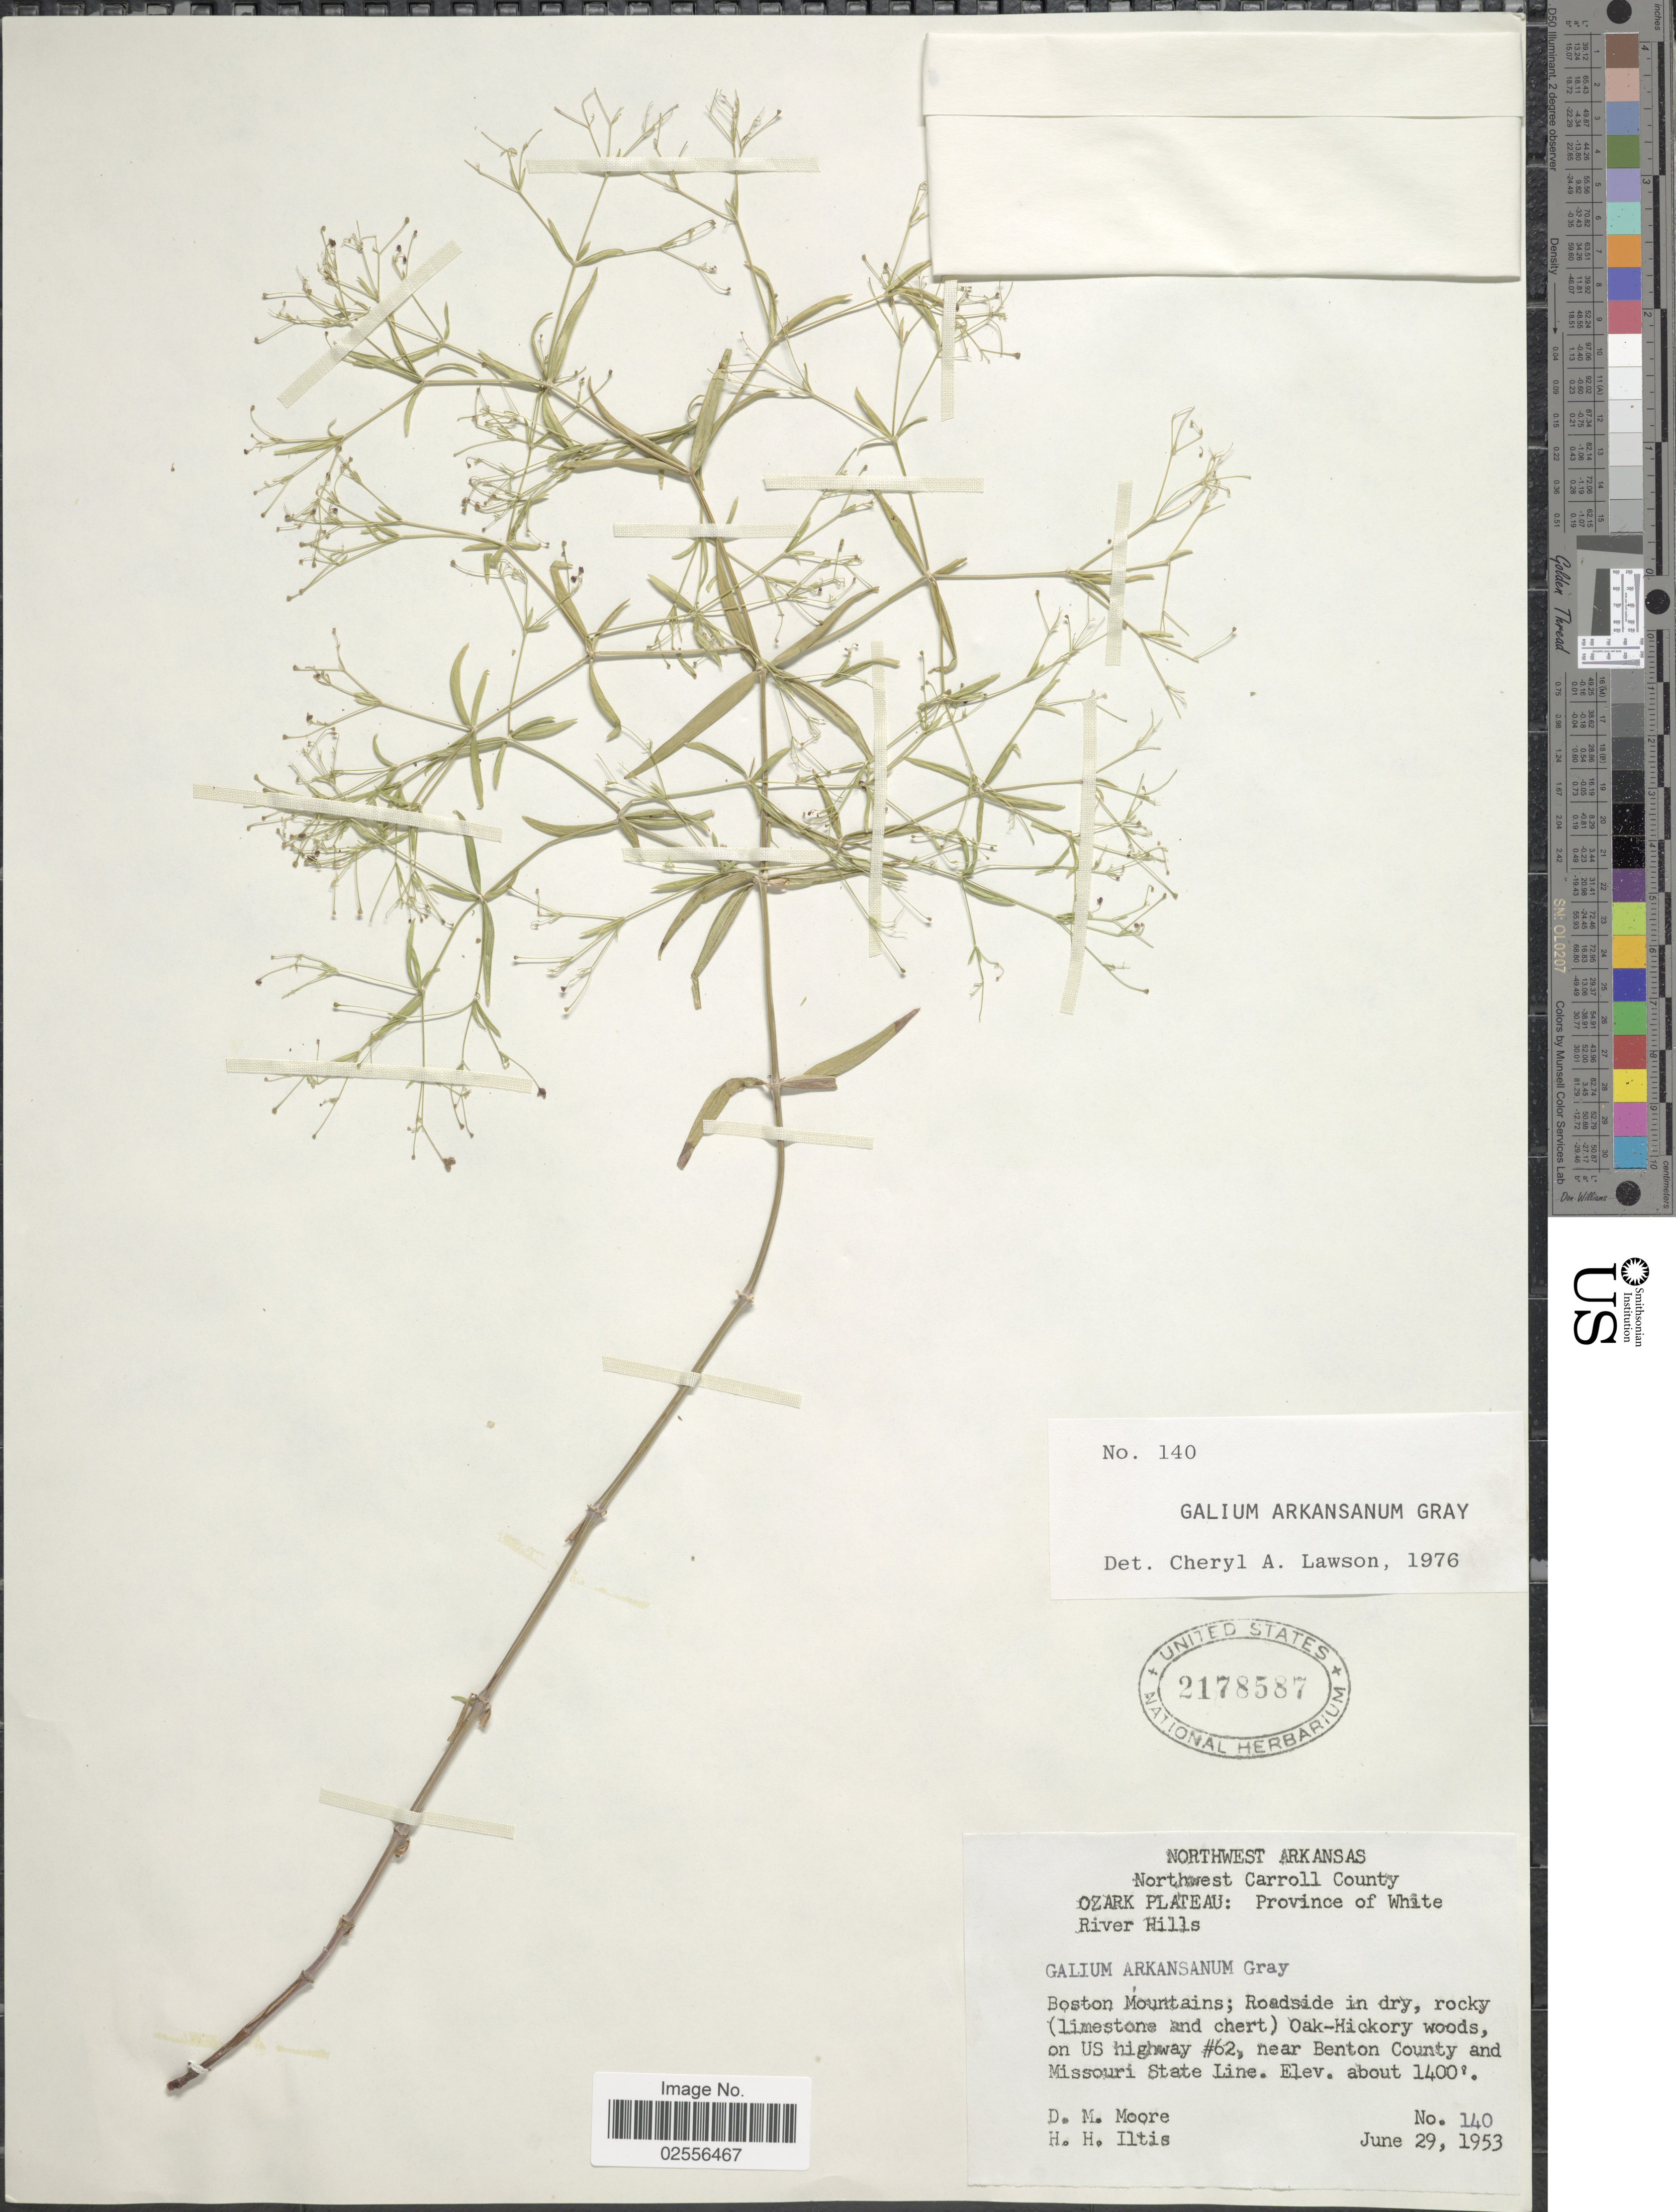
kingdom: Plantae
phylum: Tracheophyta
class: Magnoliopsida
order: Gentianales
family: Rubiaceae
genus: Galium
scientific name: Galium arkansanum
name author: A. Gray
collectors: D. Moore & H. H. Iltis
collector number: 140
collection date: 1953-06-29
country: United States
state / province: Arkansas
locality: Northwest Arkansas, Northwest Carroll County, Ozark Plateau: Province of White River Hills, Boston Mountains; Roadside in dry, rocky (limestone and chert) Oak-Hickory woods, on US highway #62, near Benton County and Missouri State Line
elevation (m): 427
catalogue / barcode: US 2178587